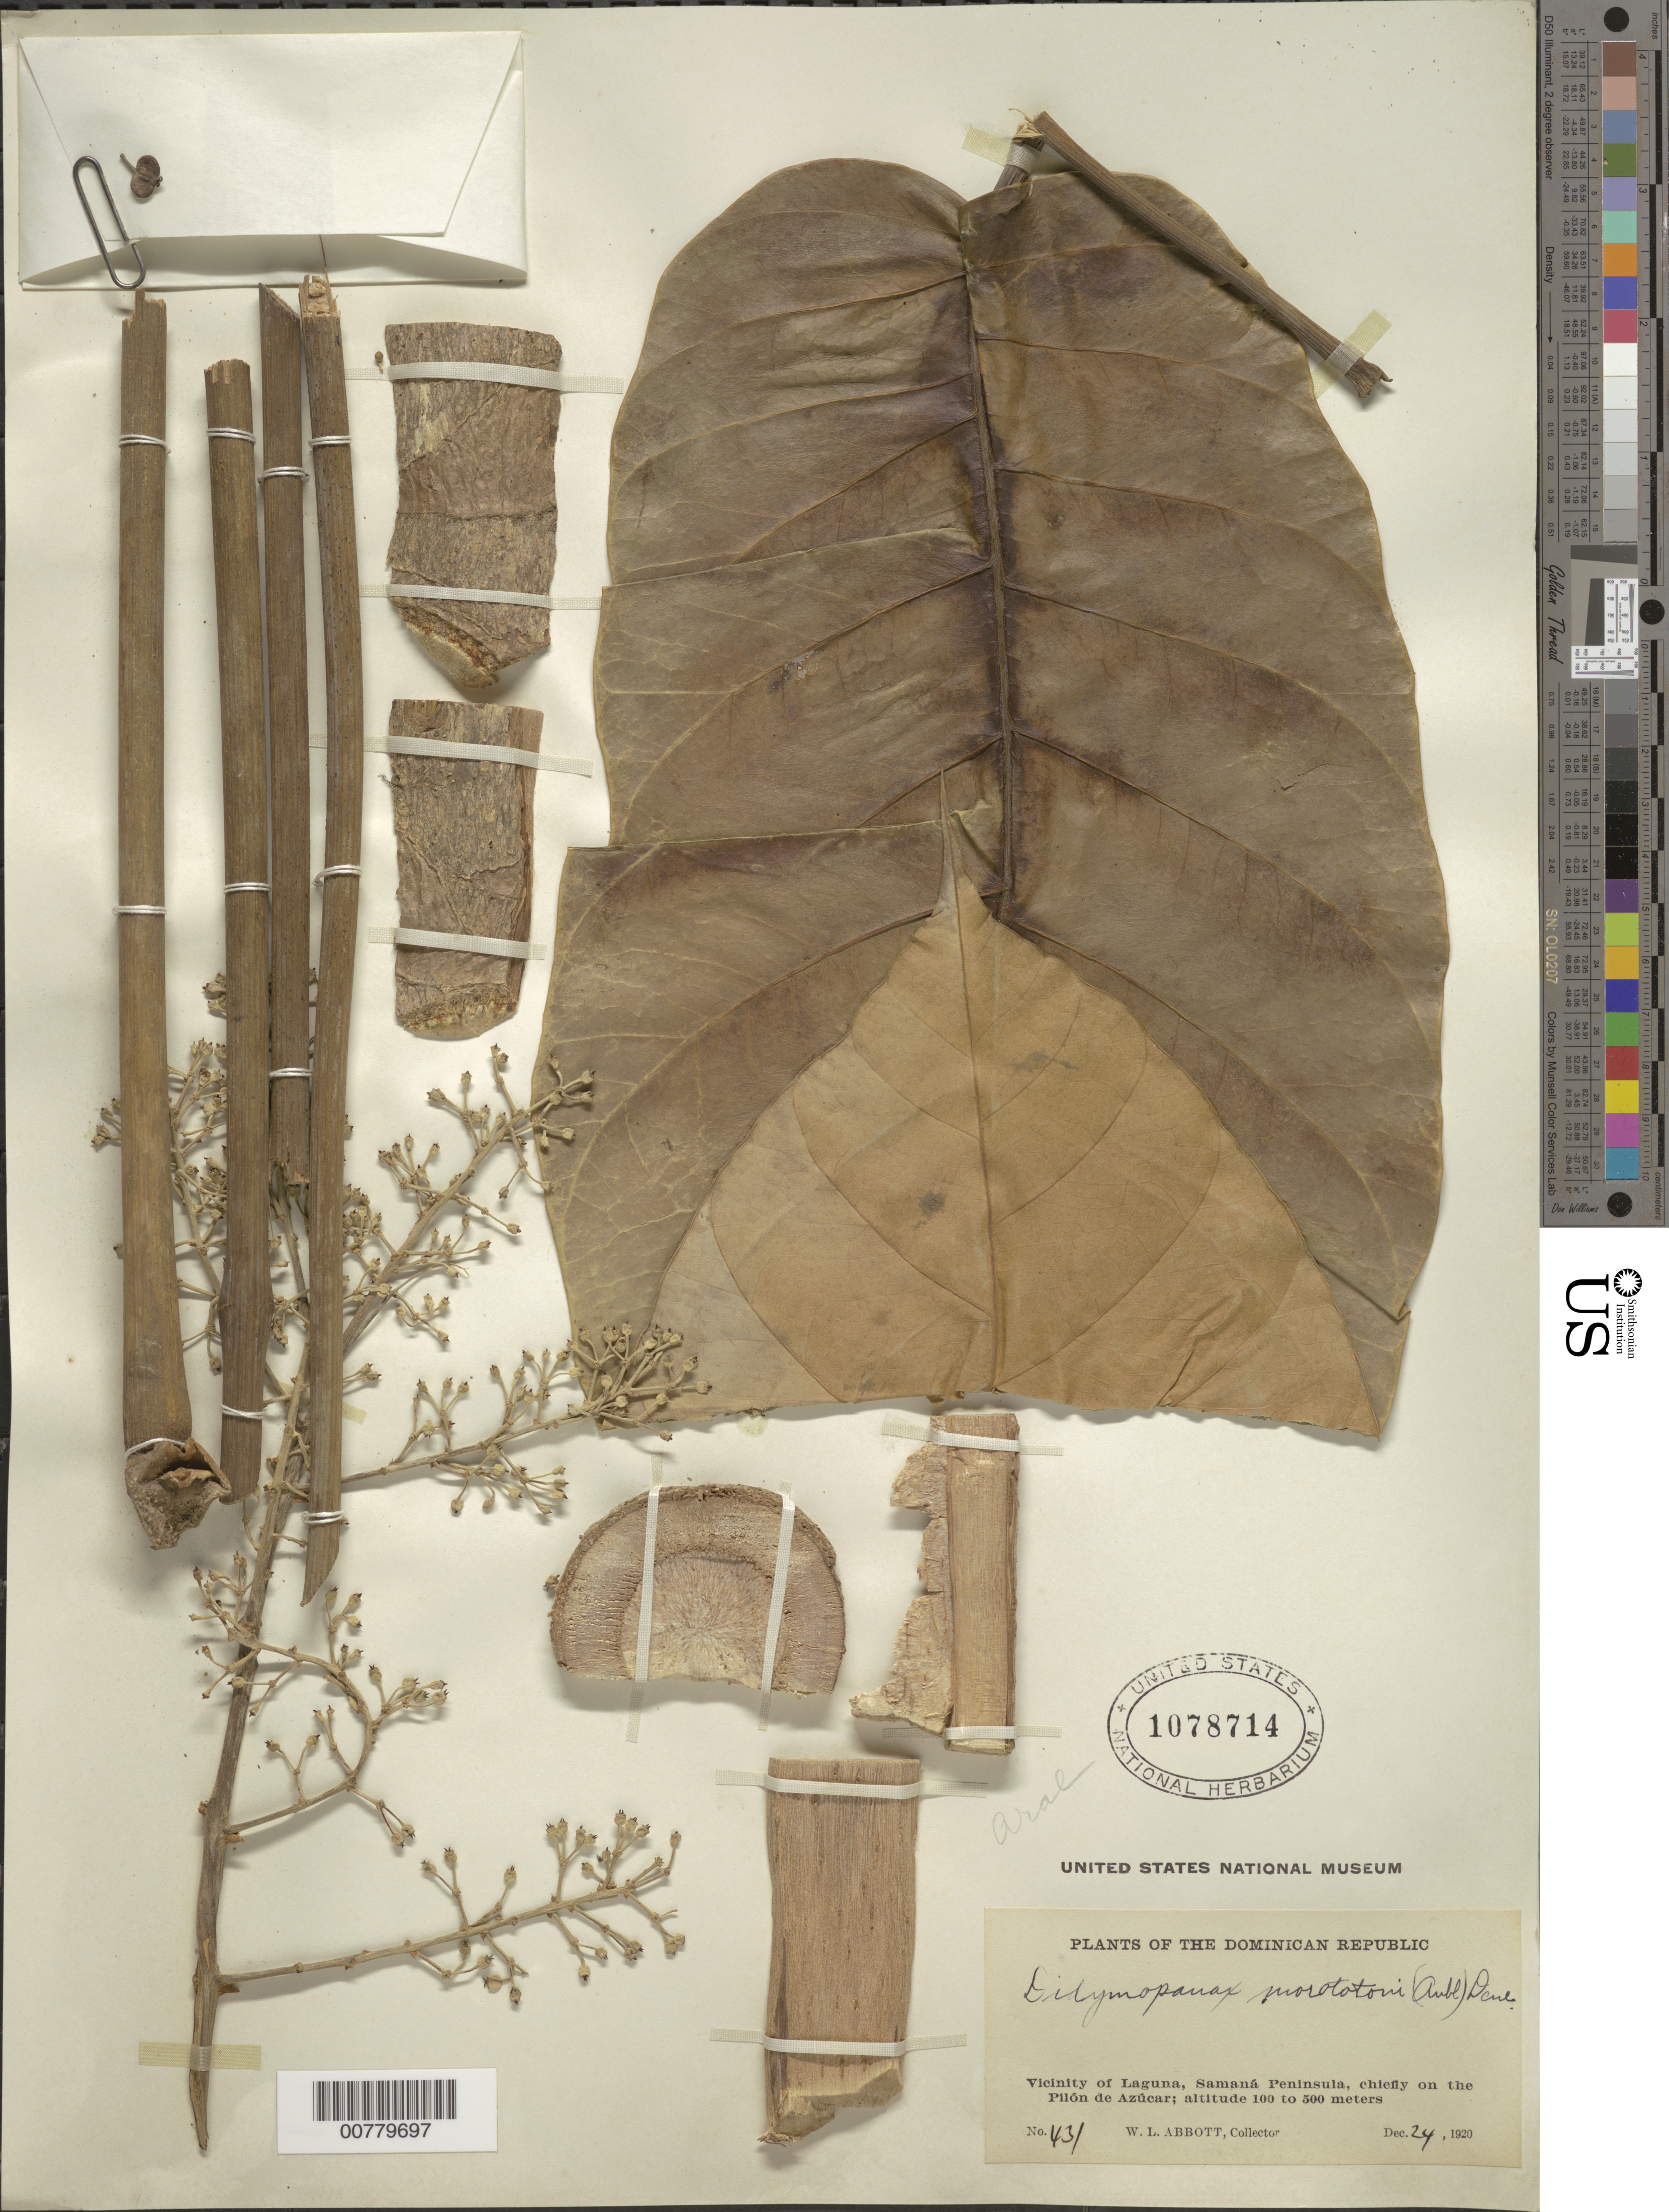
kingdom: Plantae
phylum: Tracheophyta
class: Magnoliopsida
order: Apiales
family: Araliaceae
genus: Schefflera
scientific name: Schefflera morototoni (Aubl.) Maguire, Steyerm. & Frodin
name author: (Aubl.) Maguire et al.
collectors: W. L. Abbott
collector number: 431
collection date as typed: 24 Dec 1920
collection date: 1920-12-24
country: Dominican Republic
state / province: Samana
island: Hispaniola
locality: Peninsula of Samaná, vicinity of Laguna, chiefly on the Pilón de Azúcar.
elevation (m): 100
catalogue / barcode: US 1078714